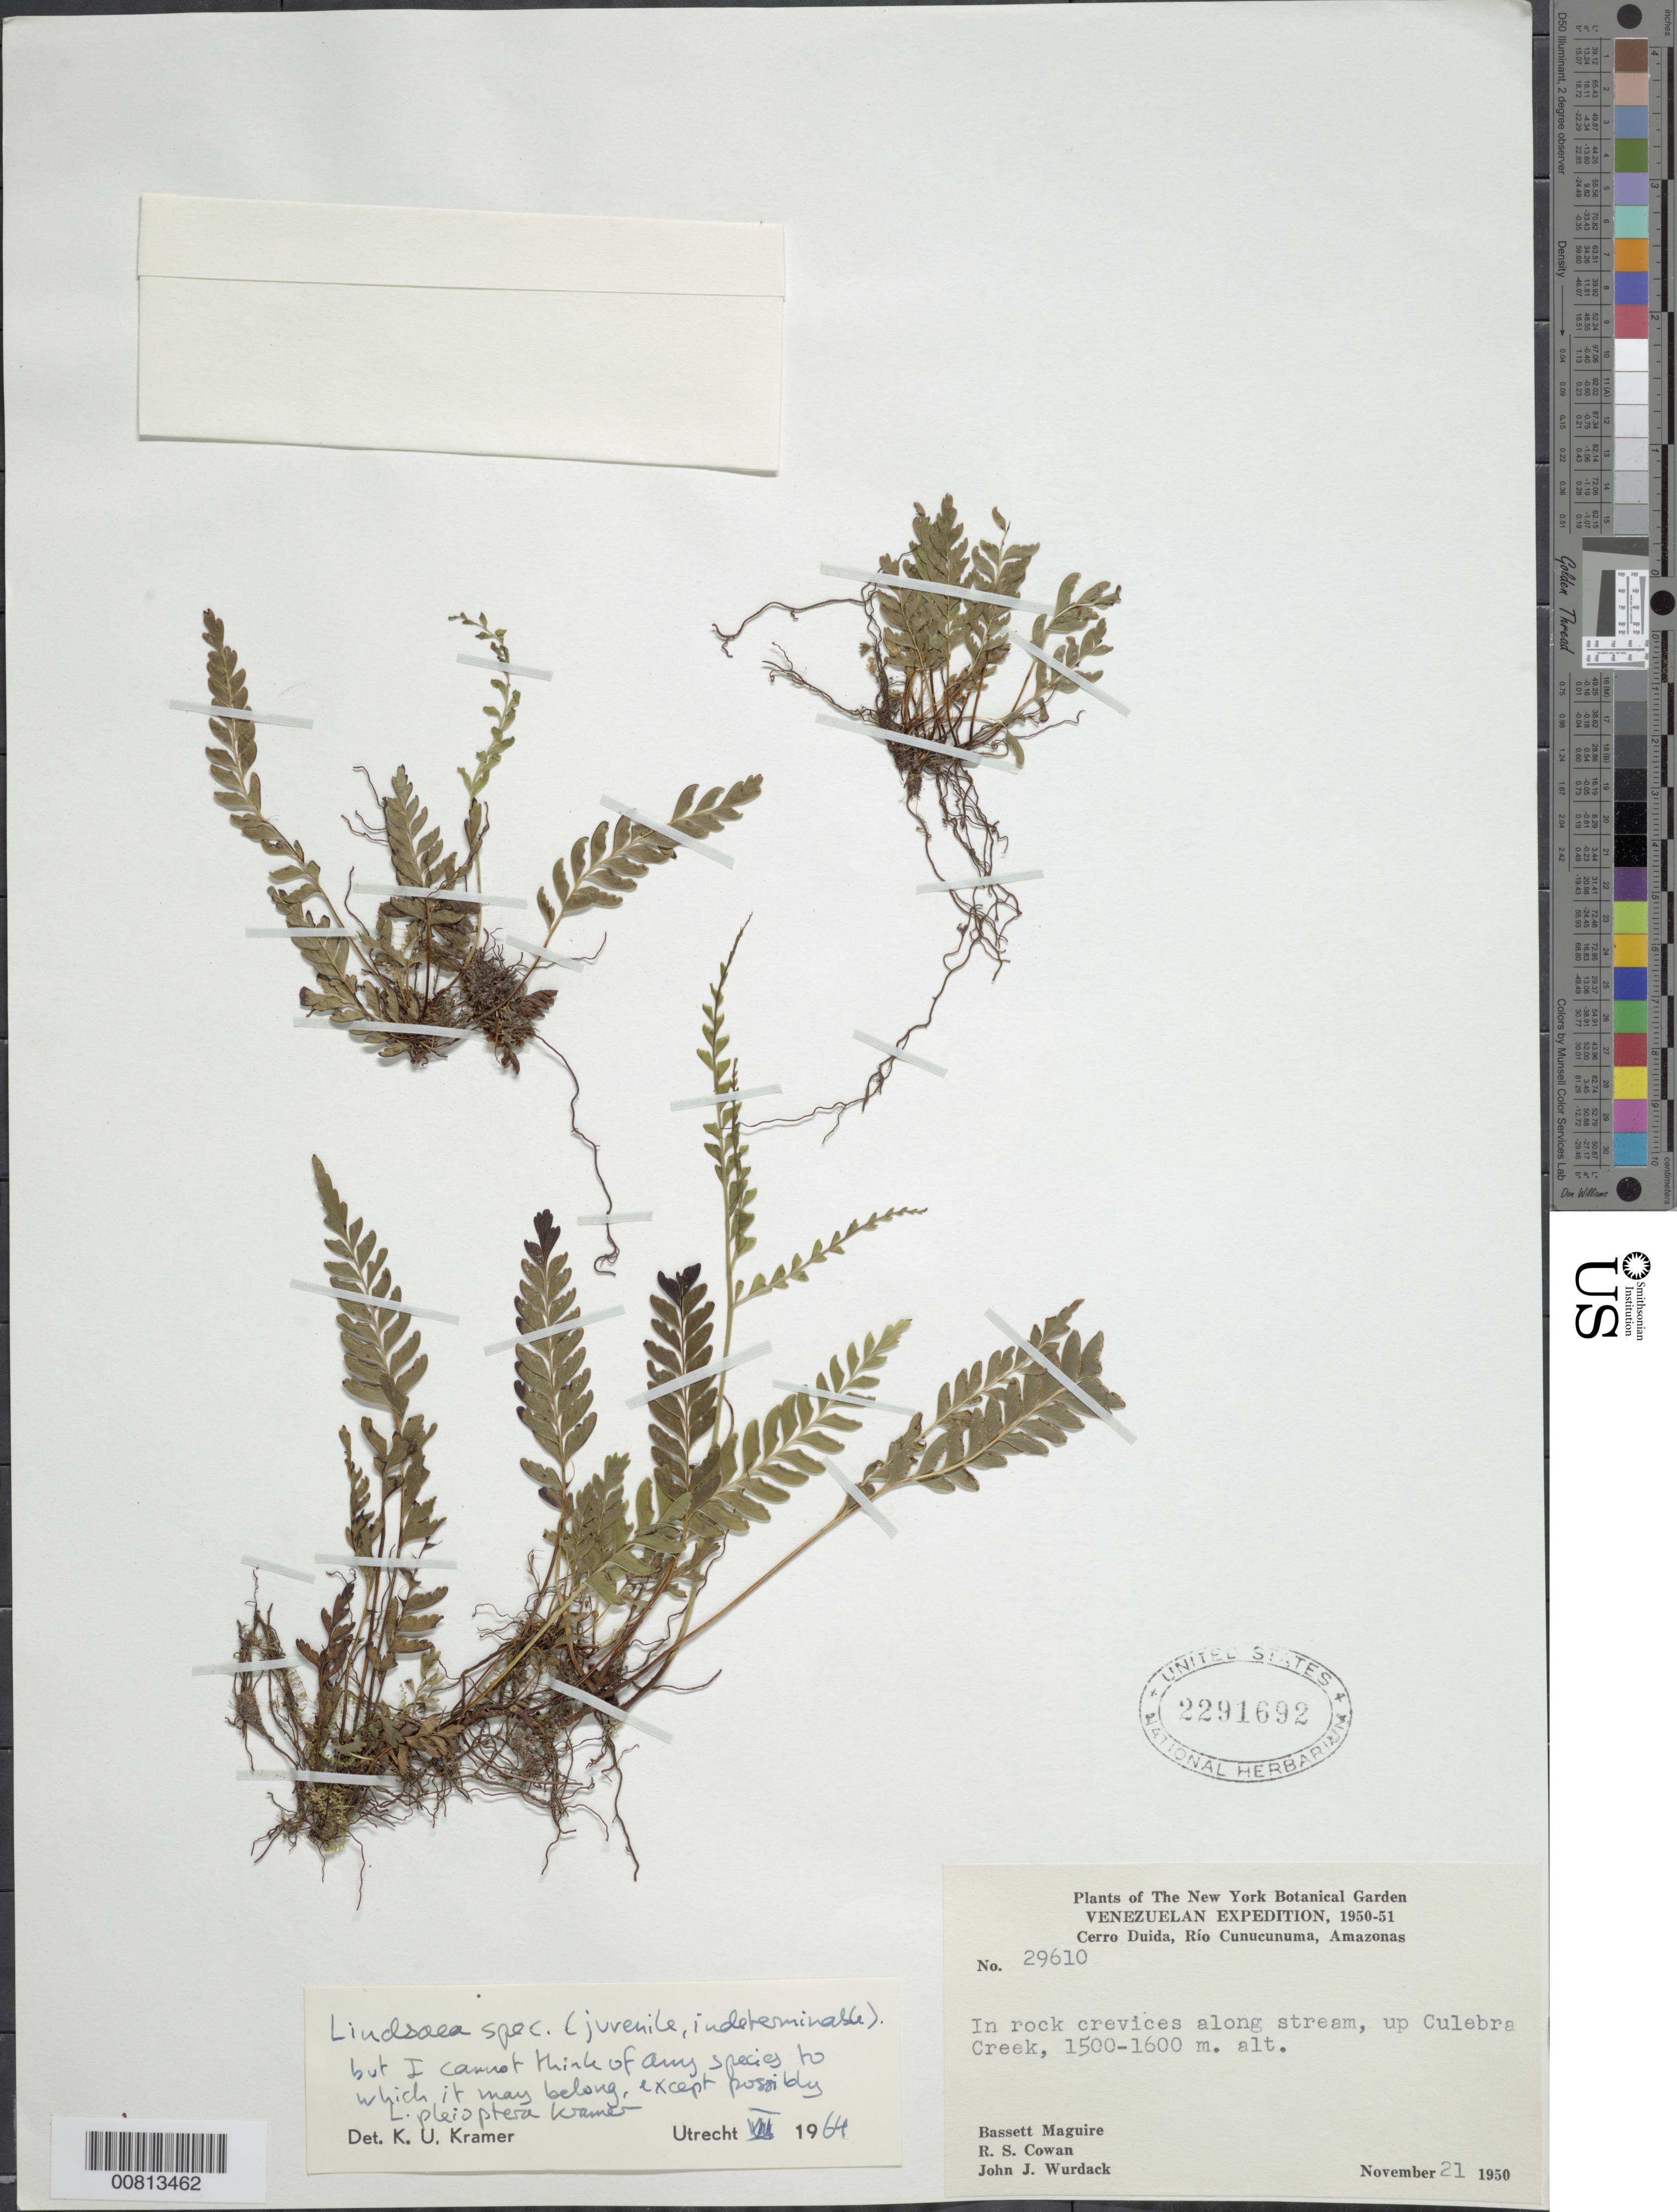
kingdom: Plantae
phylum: Tracheophyta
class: Polypodiopsida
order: Polypodiales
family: Lindsaeaceae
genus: Lindsaea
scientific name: Lindsaea pleioptera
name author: K.U. Kramer in Vareschi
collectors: B. Maguire, R. S. Cowan & J. J. Wurdack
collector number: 29610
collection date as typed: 21-Nov-50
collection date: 1950-11-21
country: Venezuela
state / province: Amazonas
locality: Cerro Duida, Río Cunucunuma, Caño Culebra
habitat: Rock crevices along stream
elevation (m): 1500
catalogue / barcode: US 2291692